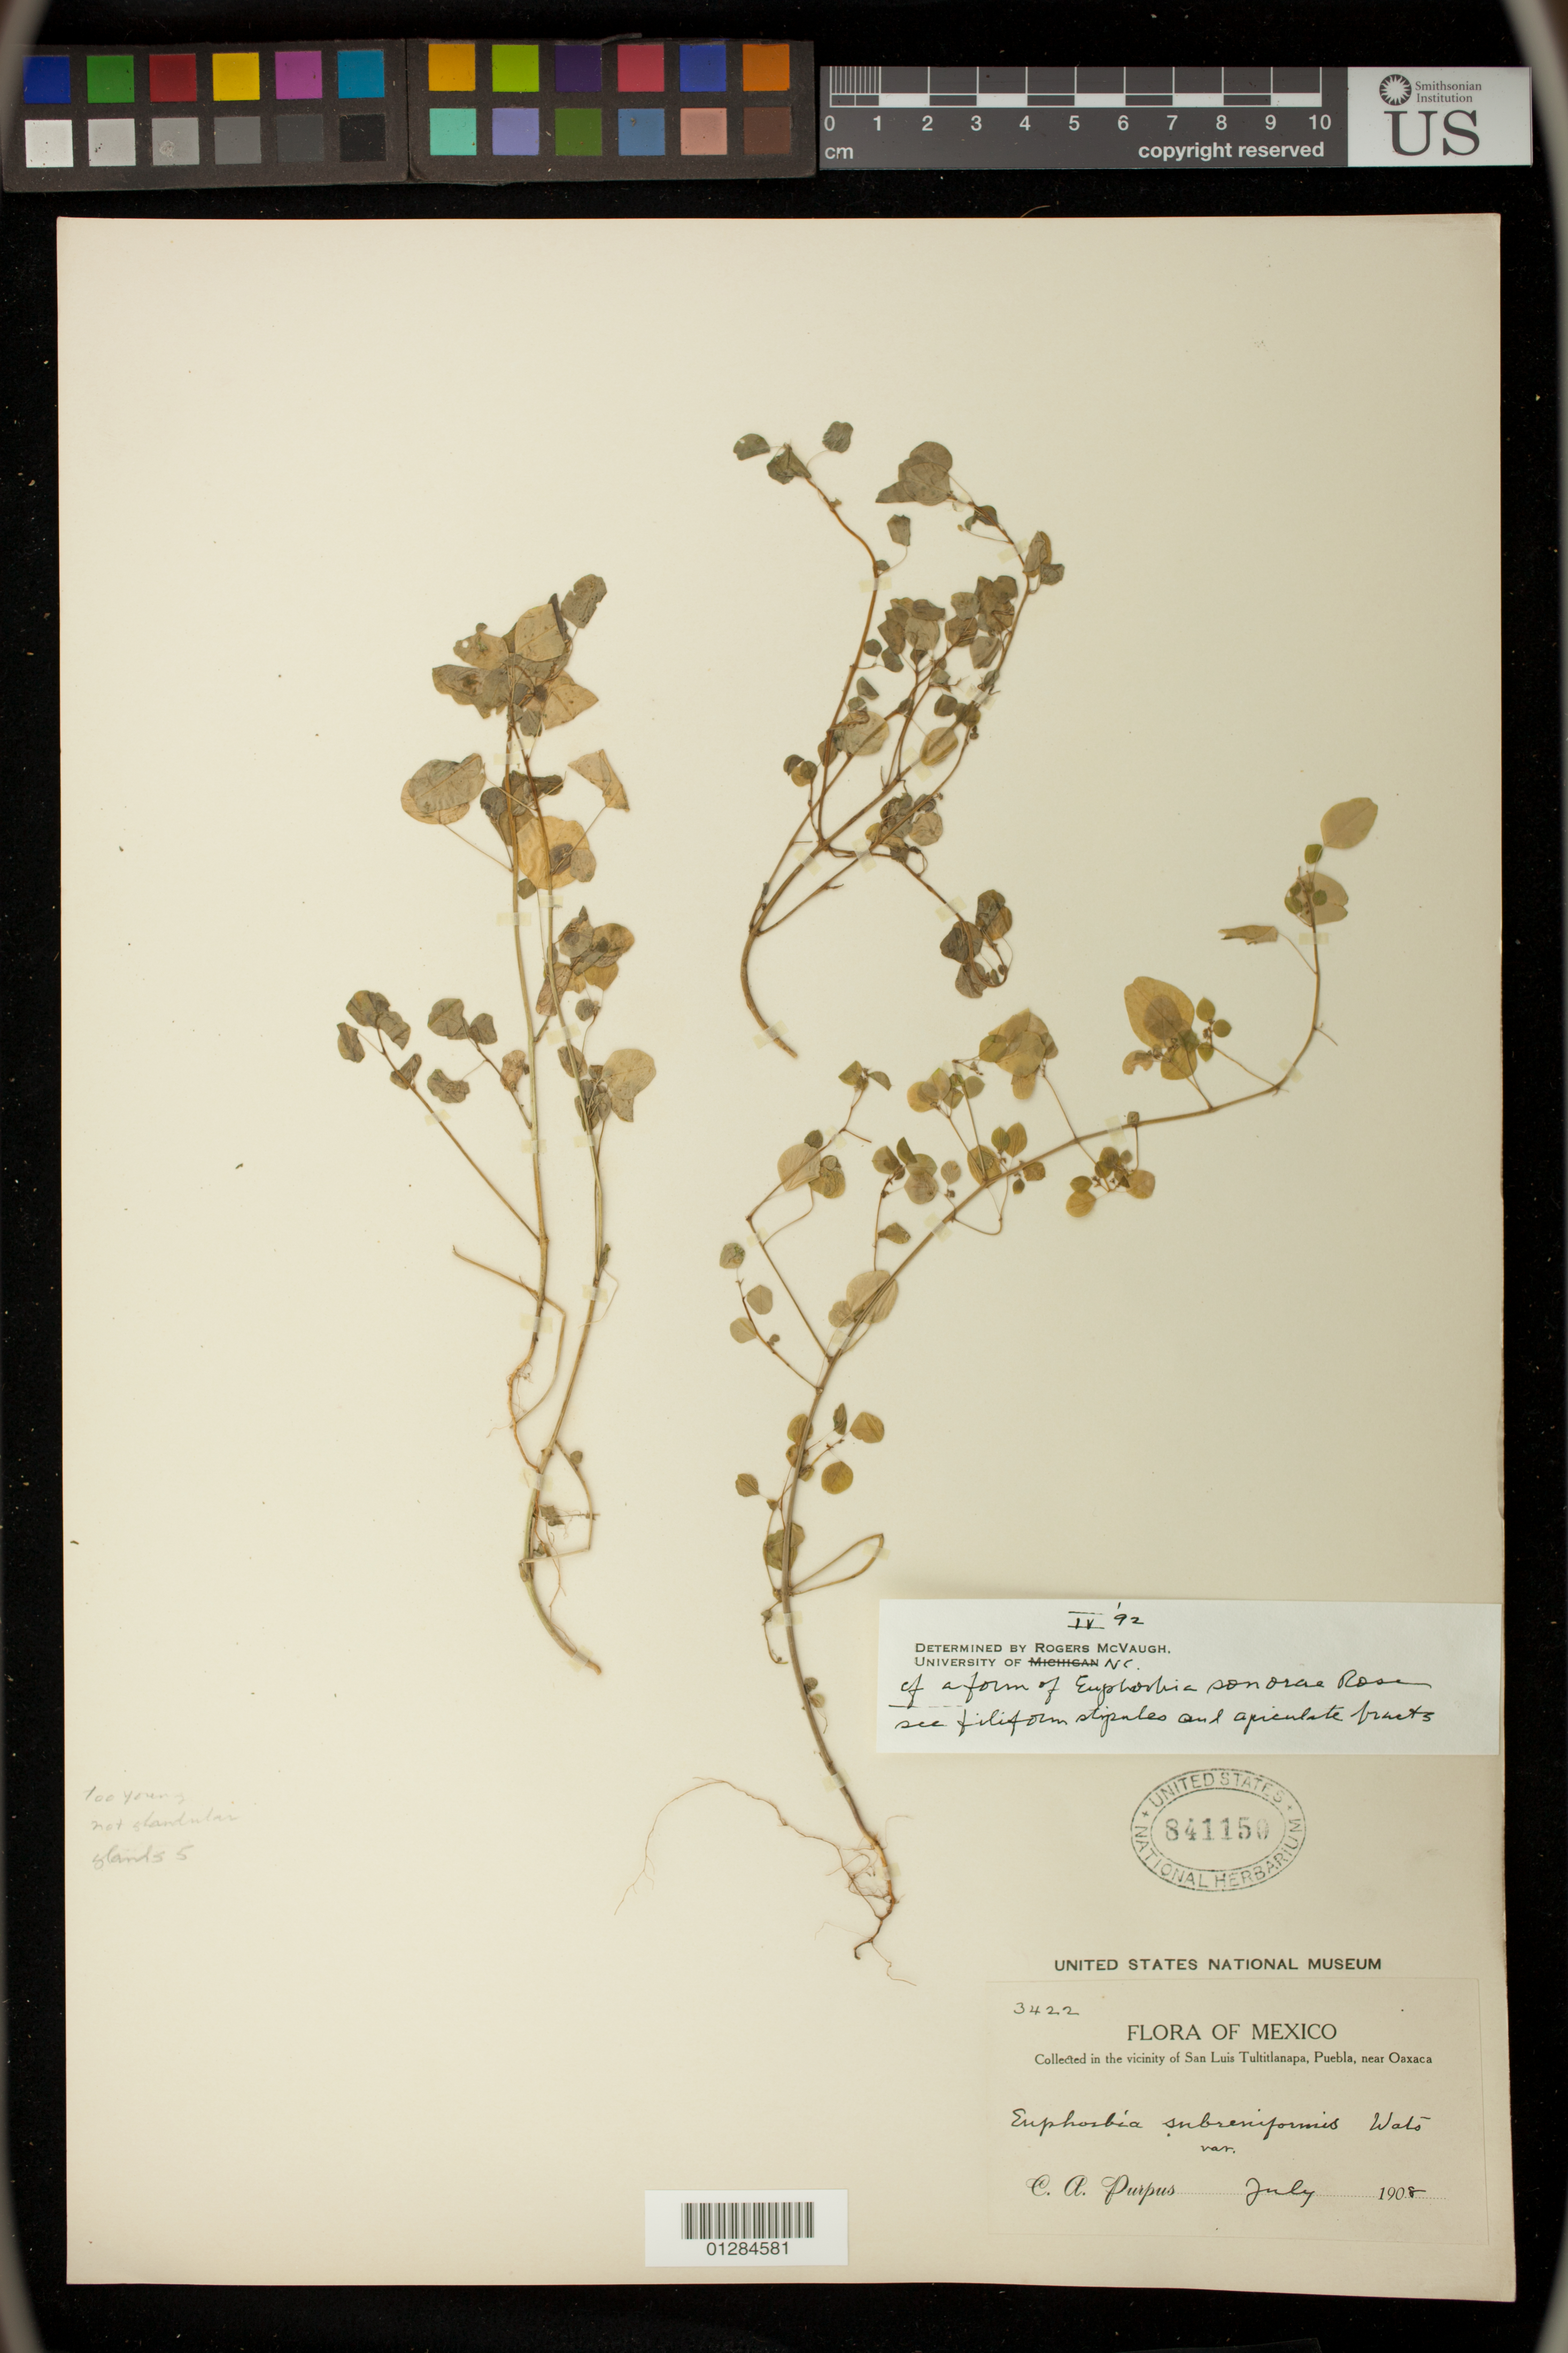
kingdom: Plantae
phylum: Tracheophyta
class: Magnoliopsida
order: Malpighiales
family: Euphorbiaceae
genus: Euphorbia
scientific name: Euphorbia sonorae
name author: Rose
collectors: C. A. Purpus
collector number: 3422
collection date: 1908-07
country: Mexico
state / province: Puebla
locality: vicinity of San Luis Tultitlanapa, Puebla, near Oaxaca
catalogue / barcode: US 841150